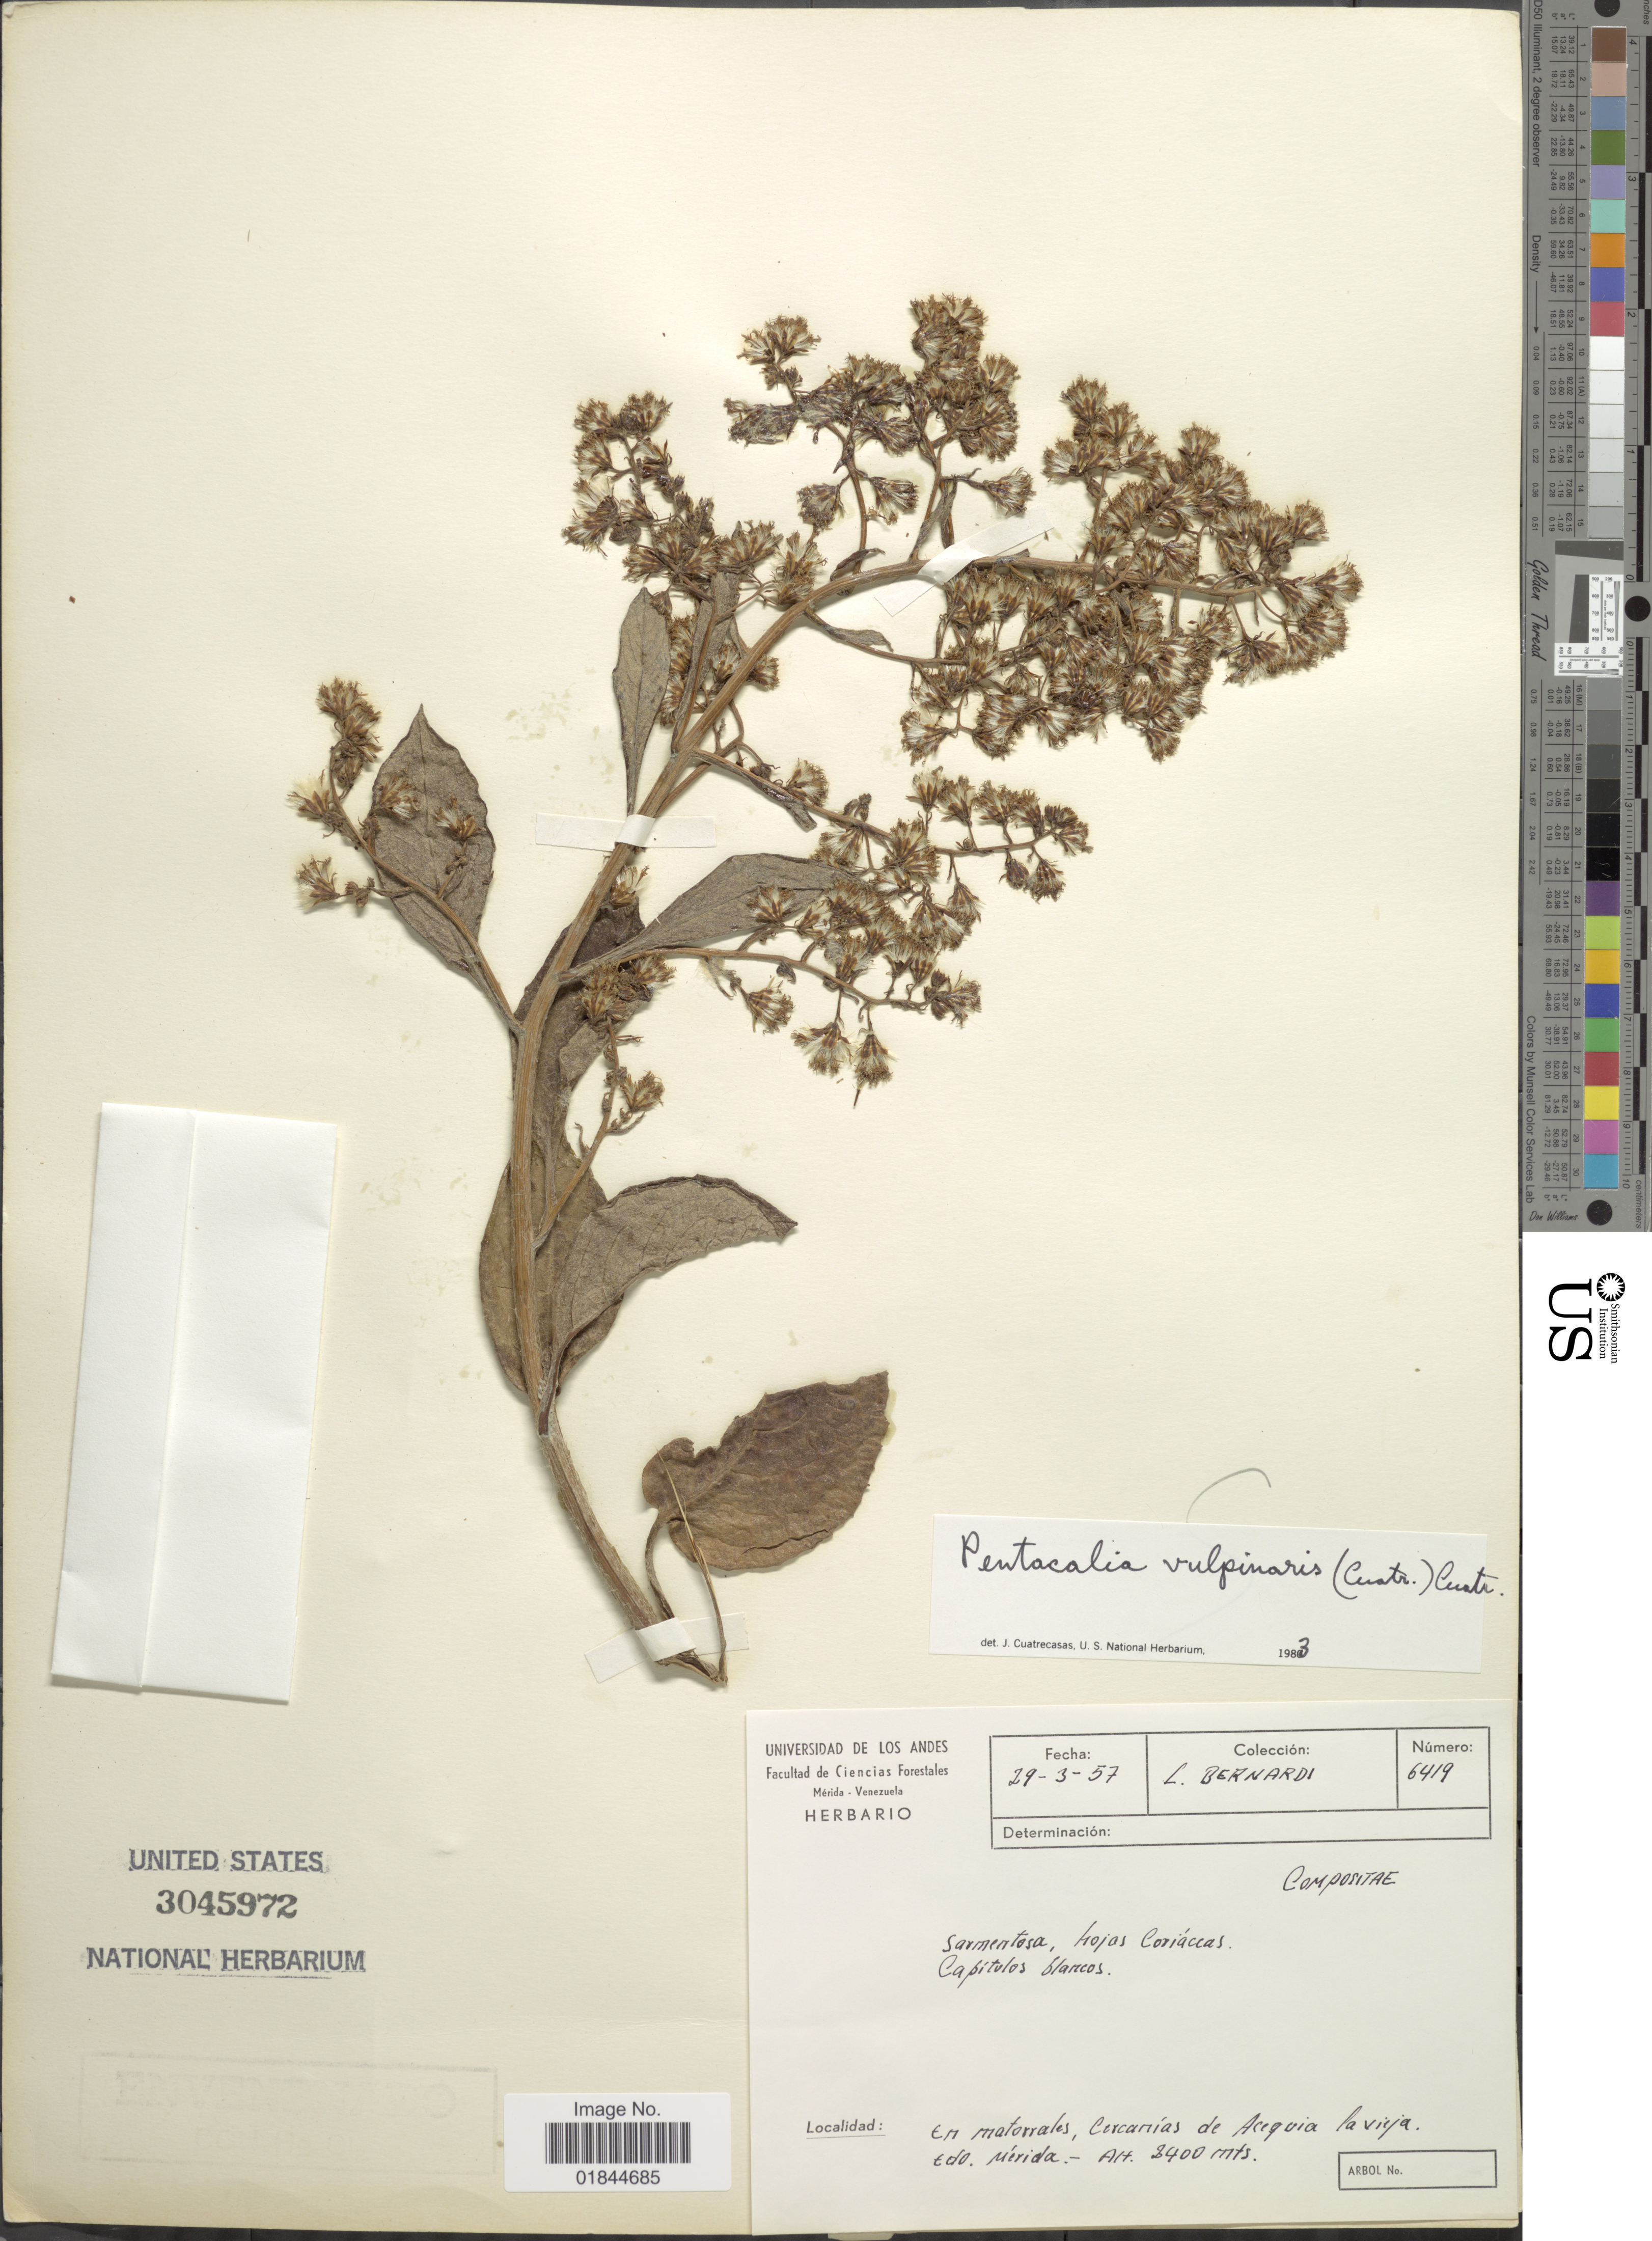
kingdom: Plantae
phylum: Tracheophyta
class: Magnoliopsida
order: Asterales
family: Asteraceae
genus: Pentacalia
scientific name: Pentacalia vulpinaris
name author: (Cuatrec.) Cuatrec.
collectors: L. Bernardi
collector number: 6419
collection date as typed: Transcribed d/m/y: 29/3/57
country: Venezuela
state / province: Mérida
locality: En matoorales, Carcamias de Acequia La Vieja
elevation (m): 2400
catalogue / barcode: US 3045972